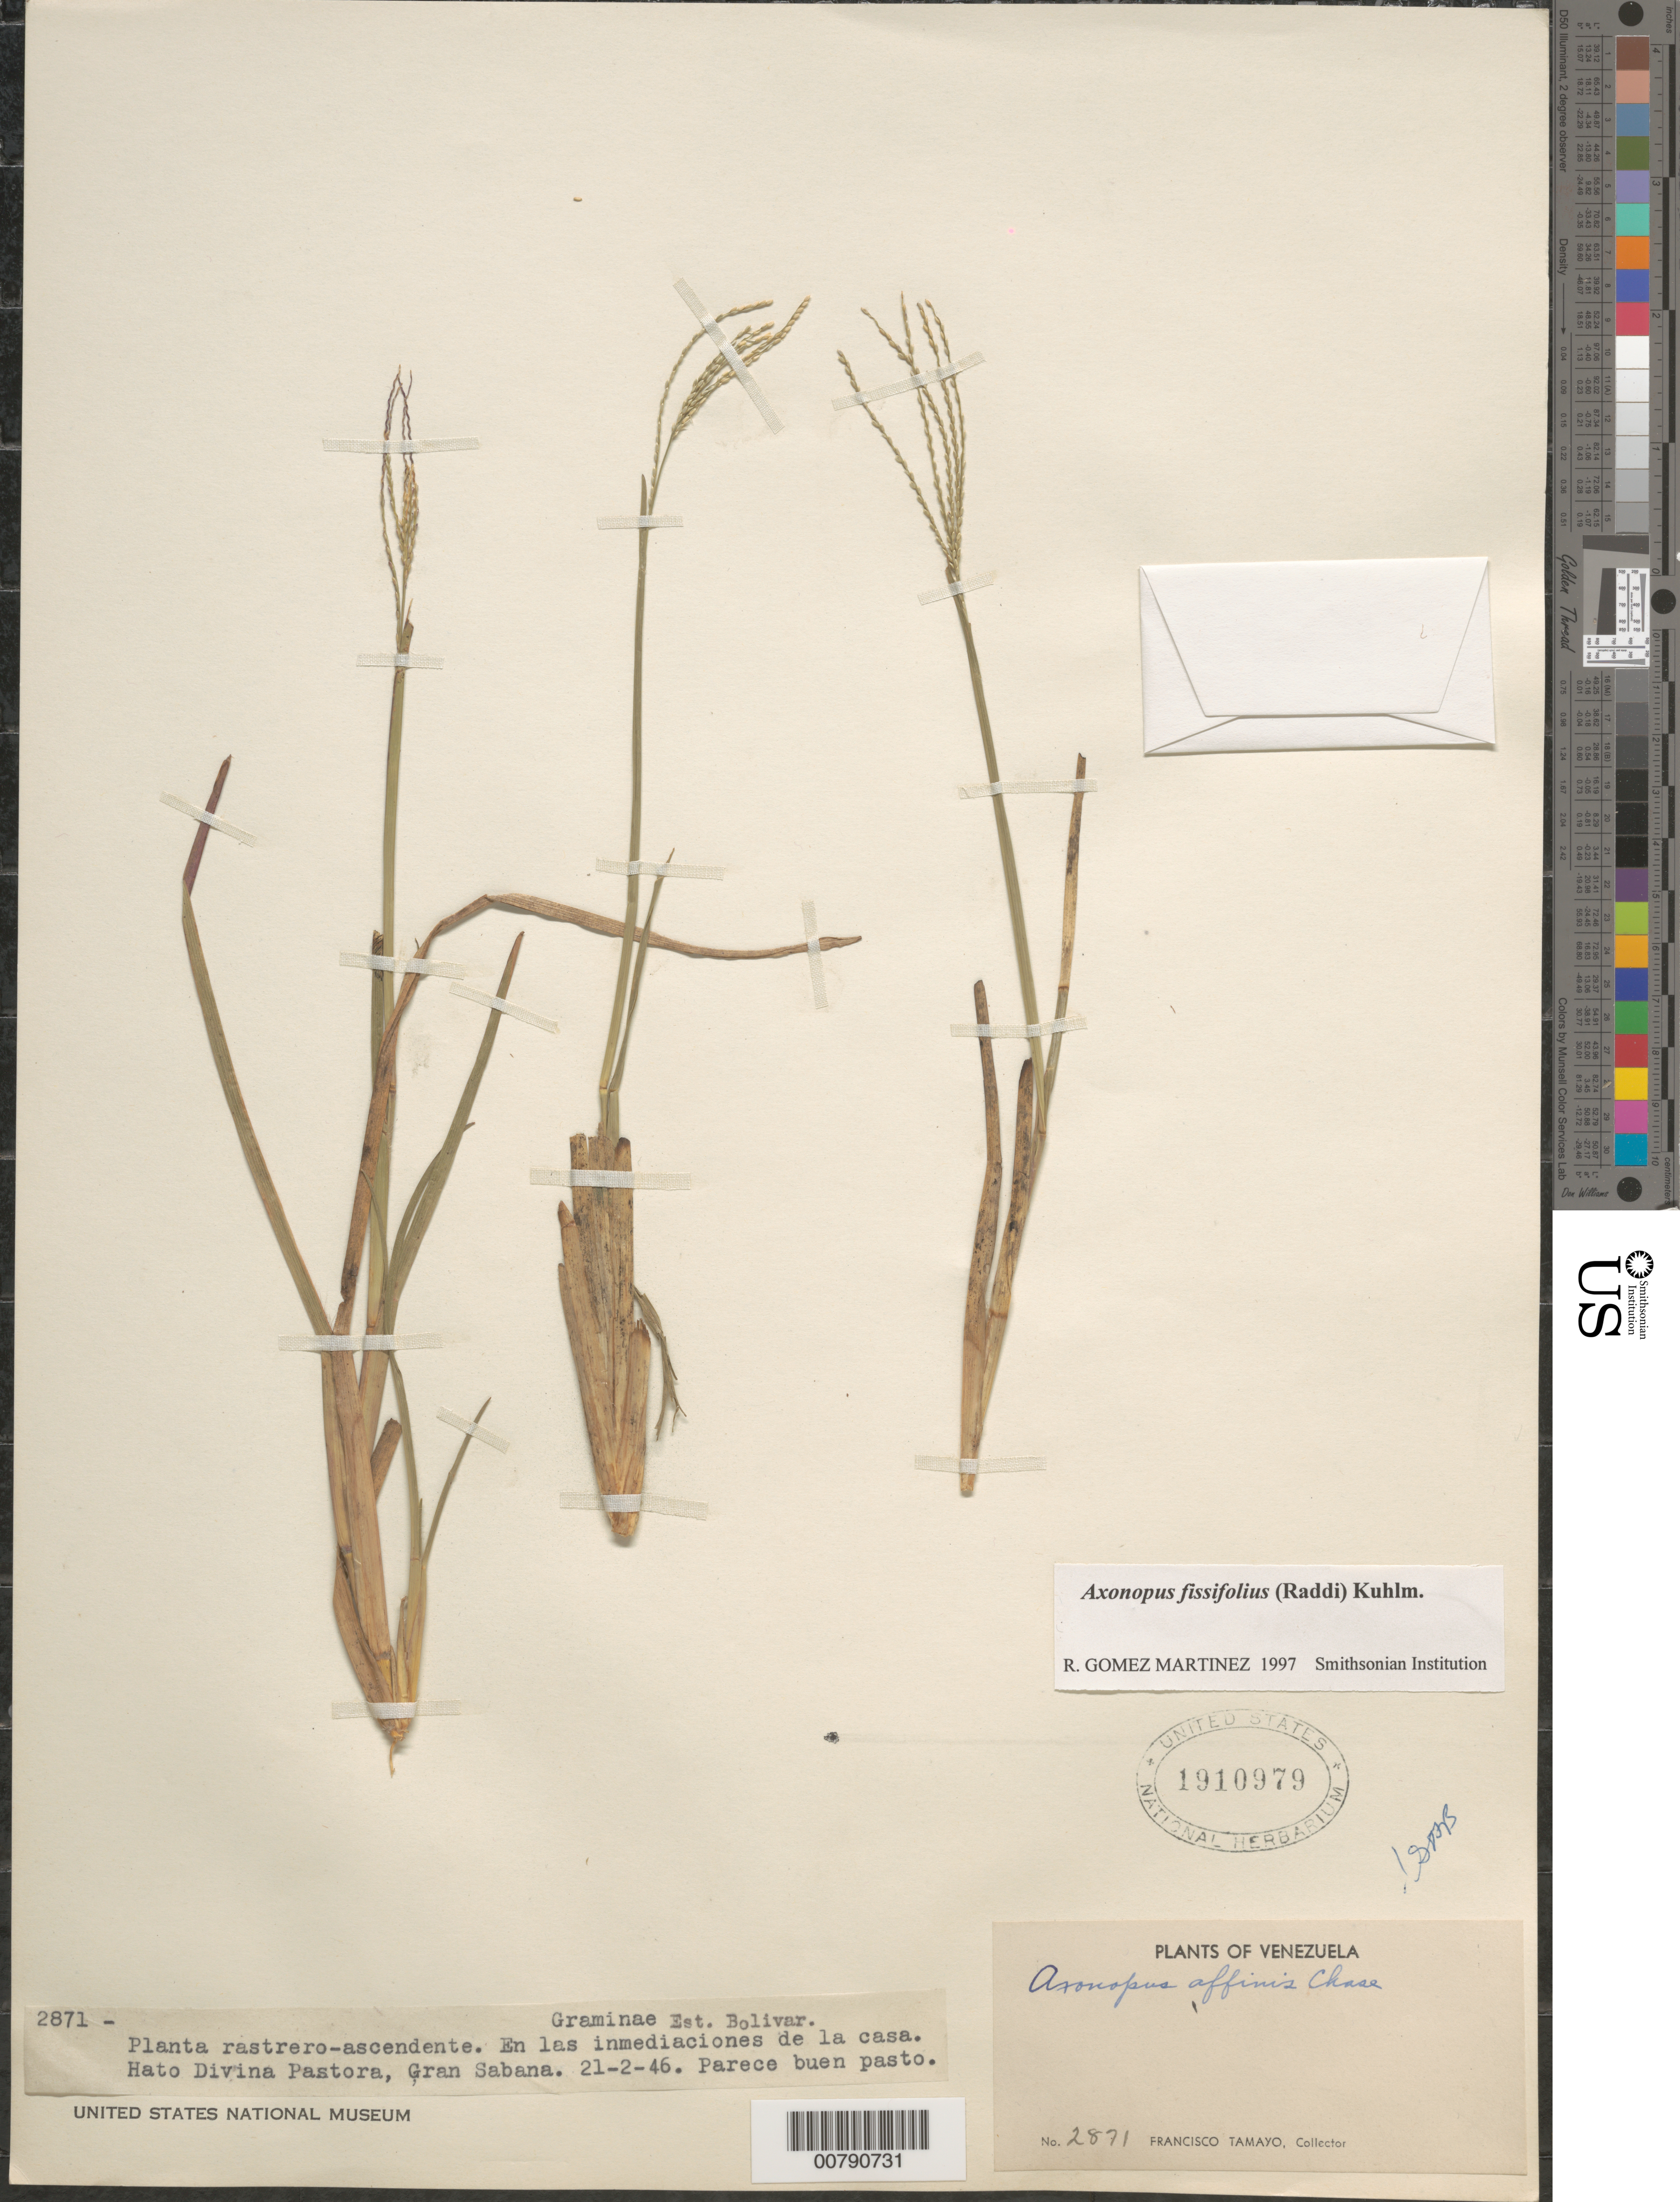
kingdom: Plantae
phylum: Tracheophyta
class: Liliopsida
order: Poales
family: Poaceae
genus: Axonopus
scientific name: Axonopus fissifolius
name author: (Raddi) Kuhlm.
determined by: Gomez Martinez, R.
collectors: F. Tamayo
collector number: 2871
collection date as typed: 21-Feb-46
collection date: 1946-02-21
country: Venezuela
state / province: Bolívar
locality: Gran Sabana, Río Kukenán; Hato de La Divina Pastora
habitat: Inmediaciones de la casa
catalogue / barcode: US 1910979